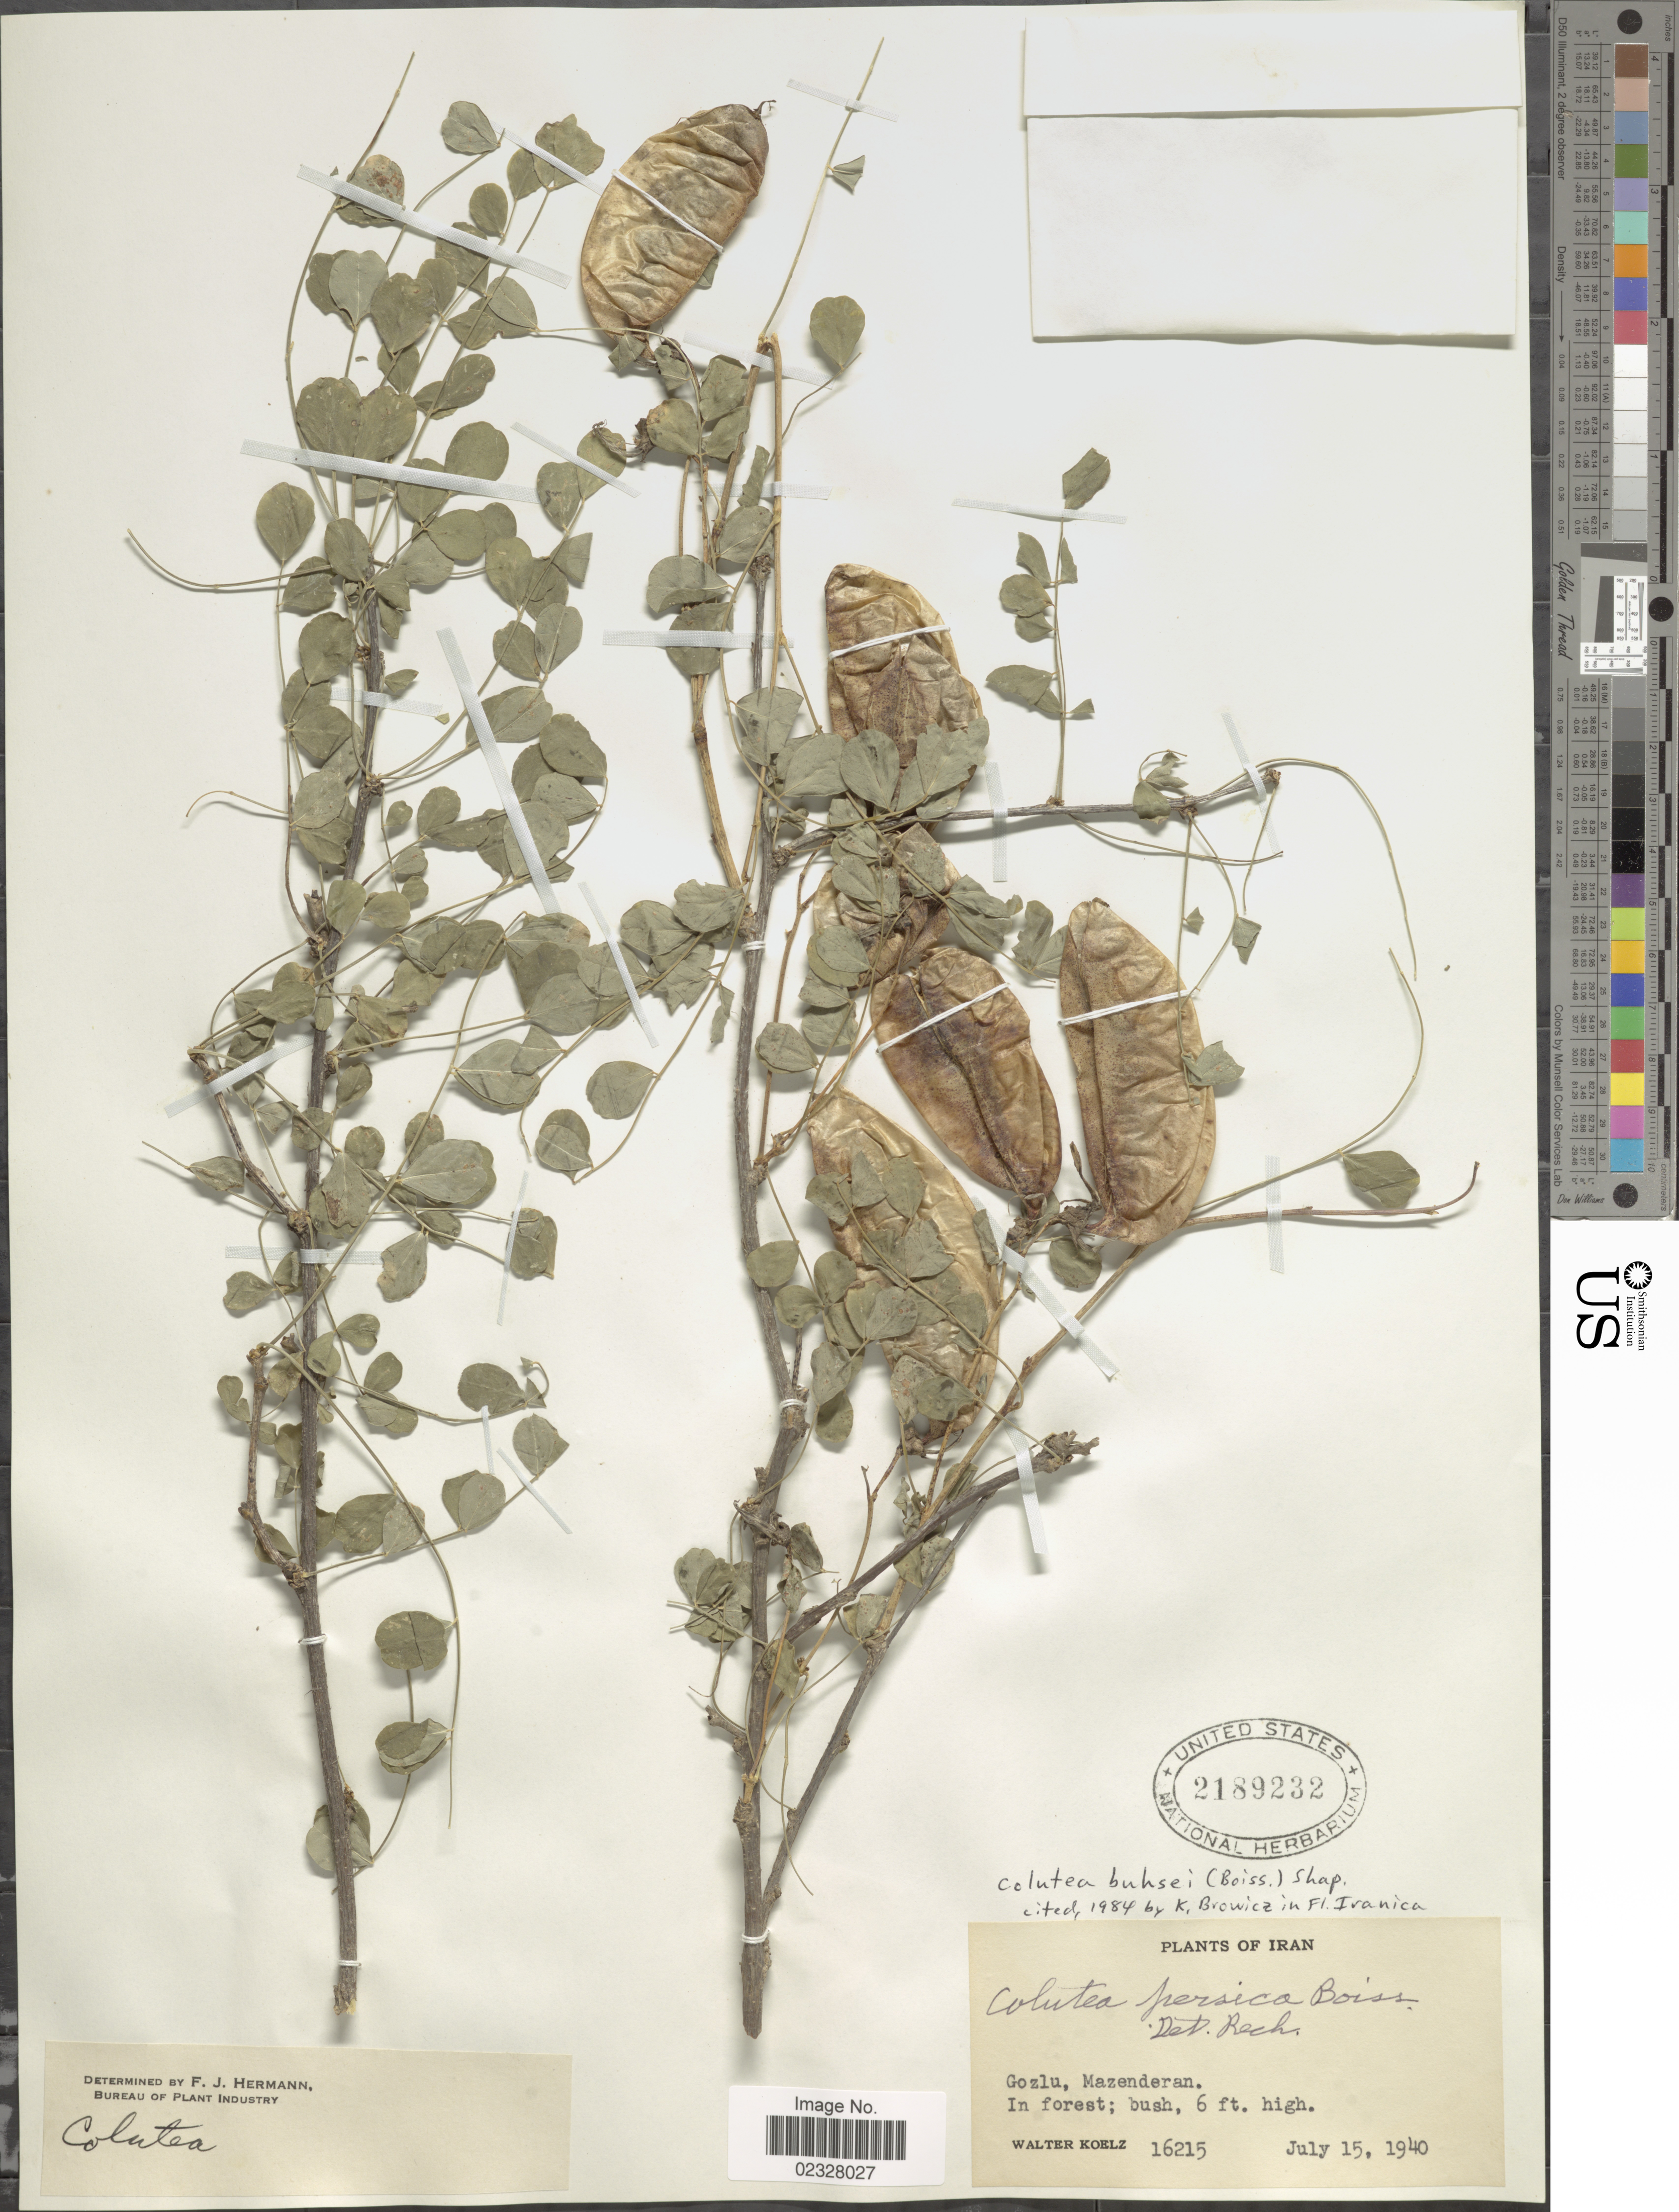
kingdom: Plantae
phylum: Tracheophyta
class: Magnoliopsida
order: Fabales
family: Fabaceae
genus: Colutea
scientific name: Colutea buhsei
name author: (Boiss.) Shap.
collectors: W. N. Koelz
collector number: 16215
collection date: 1940-07-15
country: Iran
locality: Gozlu, Mazenderan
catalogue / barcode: US 2189232